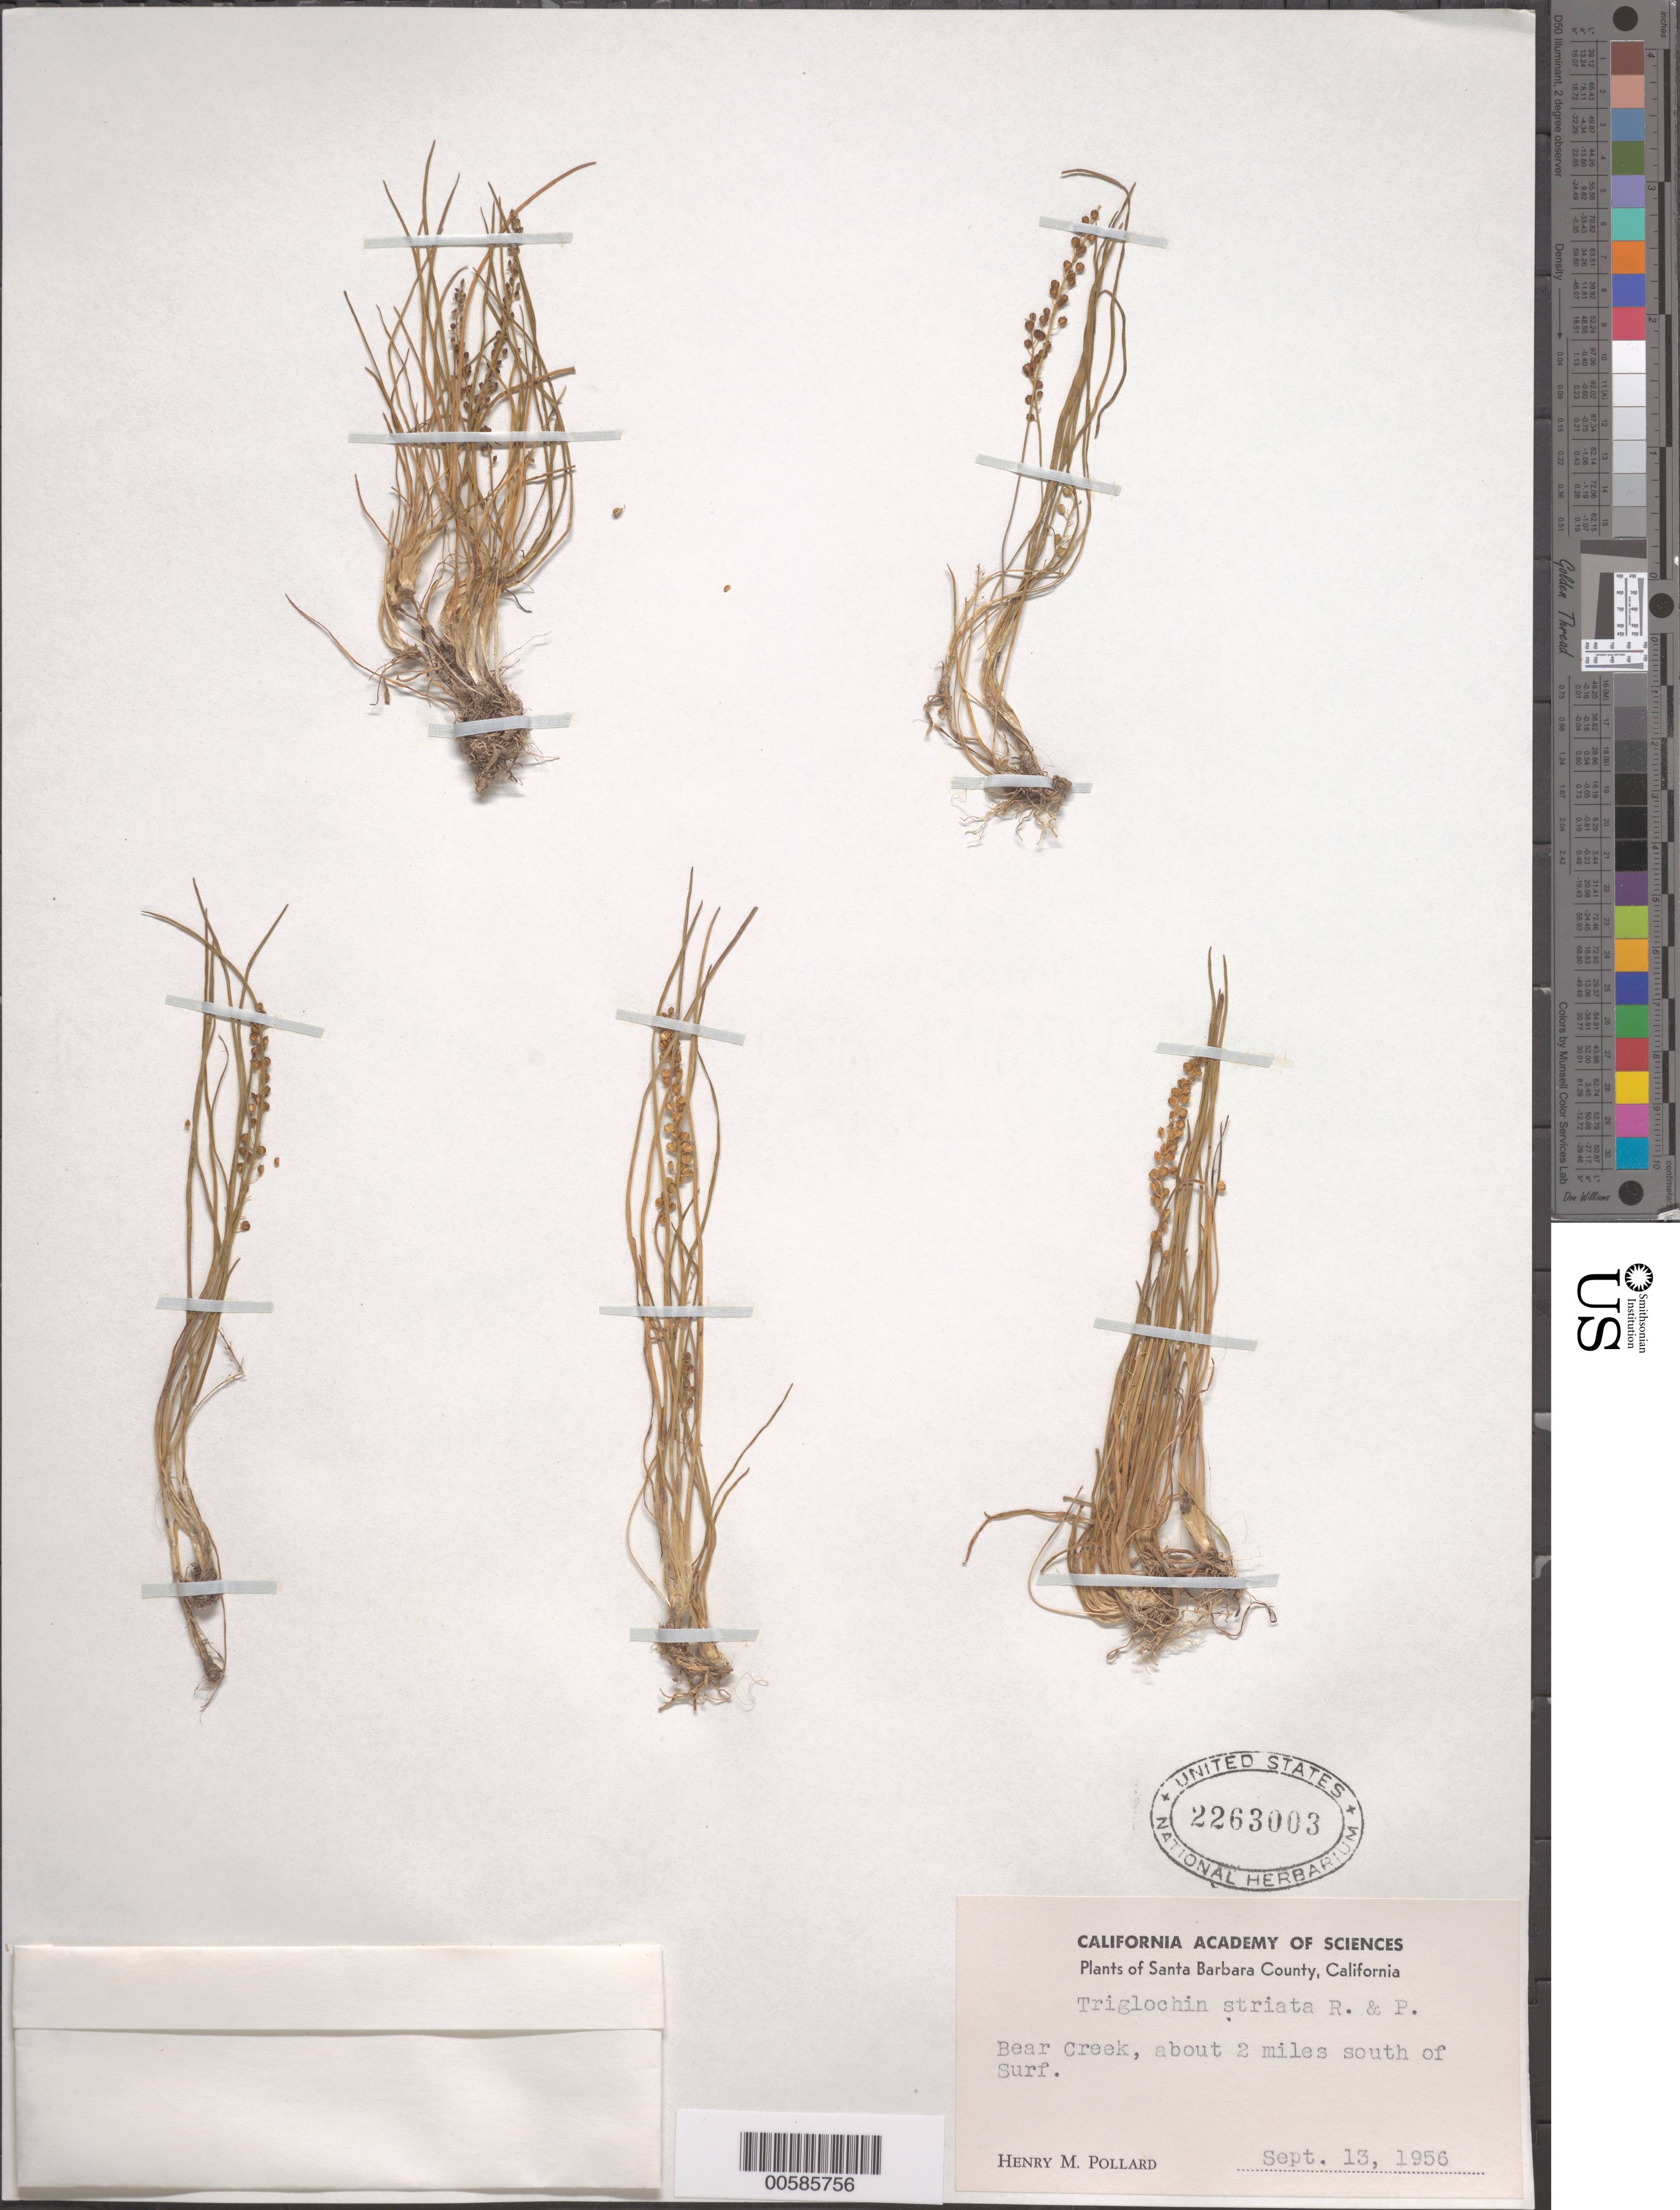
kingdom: Plantae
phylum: Tracheophyta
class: Liliopsida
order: Alismatales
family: Juncaginaceae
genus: Triglochin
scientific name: Triglochin striata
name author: Ruiz & Pav.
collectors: H. M. Pollard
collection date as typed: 13 Sep 1956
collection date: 1956-09-13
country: United States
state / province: California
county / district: Santa Barbara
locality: Bear Creek, S of Surf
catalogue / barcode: US 2263003